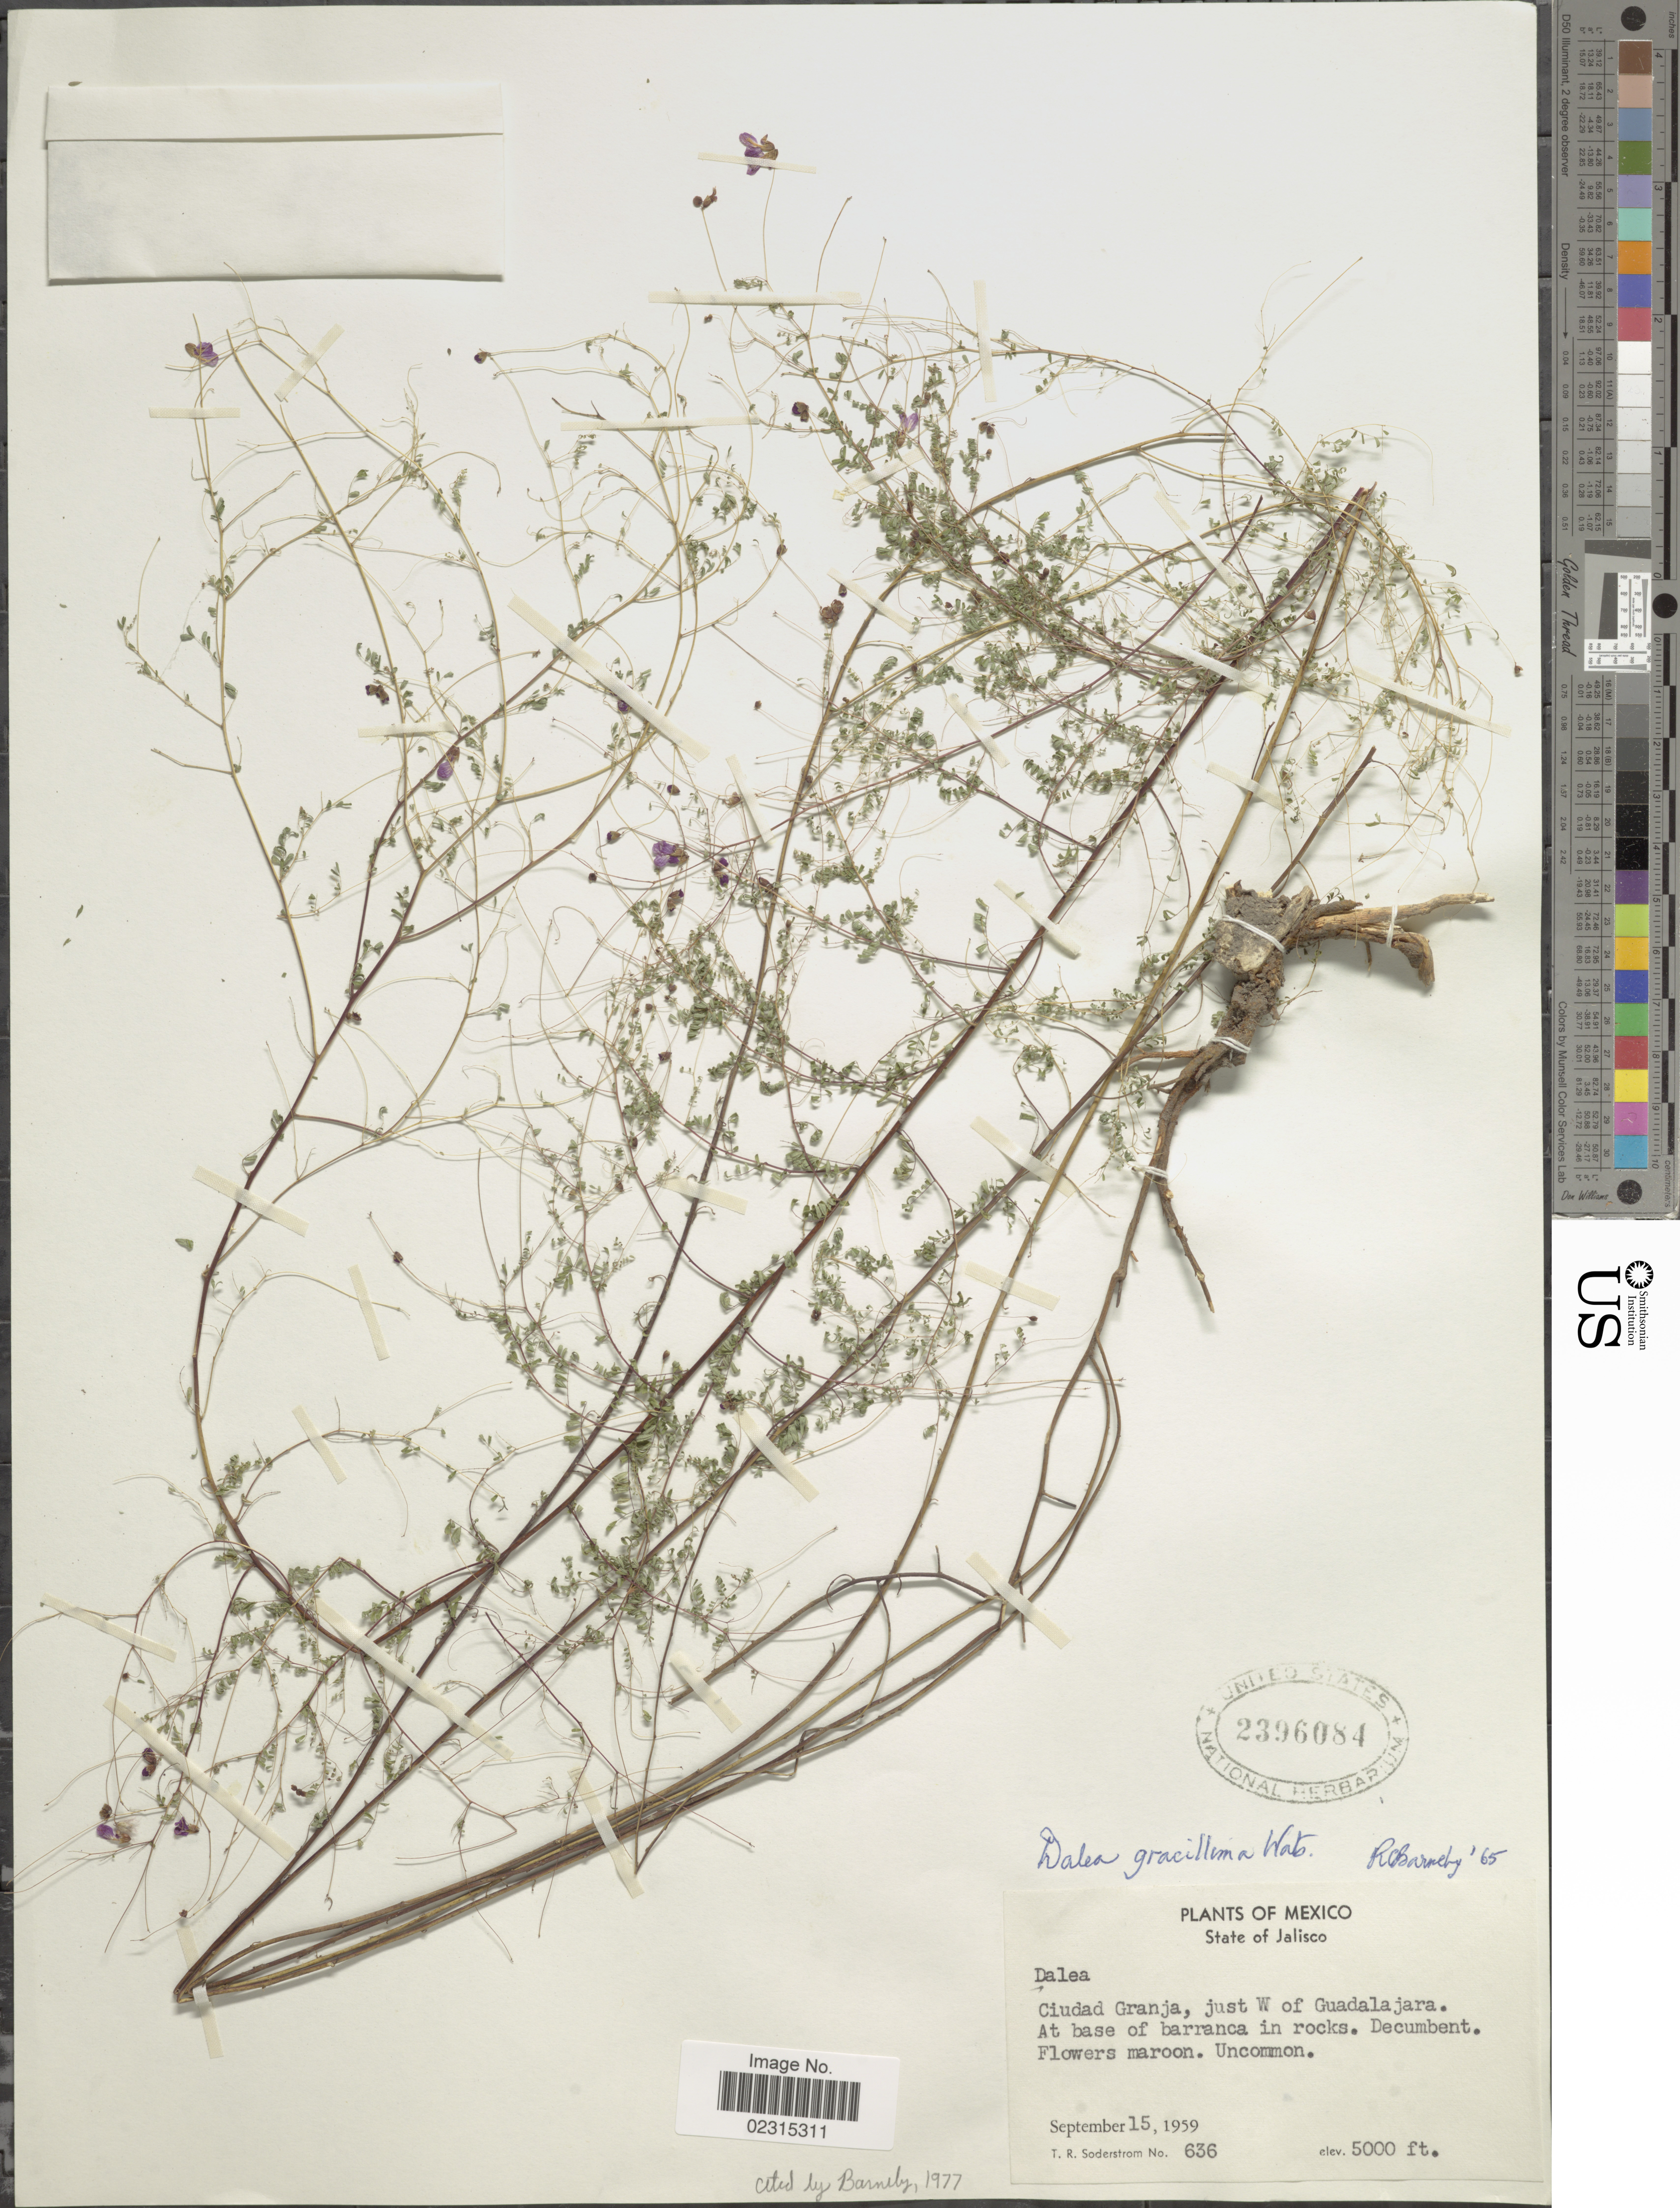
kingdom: Plantae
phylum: Tracheophyta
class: Magnoliopsida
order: Fabales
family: Fabaceae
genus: Marina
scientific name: Marina gracillima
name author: (S. Watson) Barneby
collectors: T. R. Soderstrom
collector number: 636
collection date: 1959-09-15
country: Mexico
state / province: Jalisco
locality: Ciudad Granja, just W of Guadalajara.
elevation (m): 1524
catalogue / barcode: US 2396084